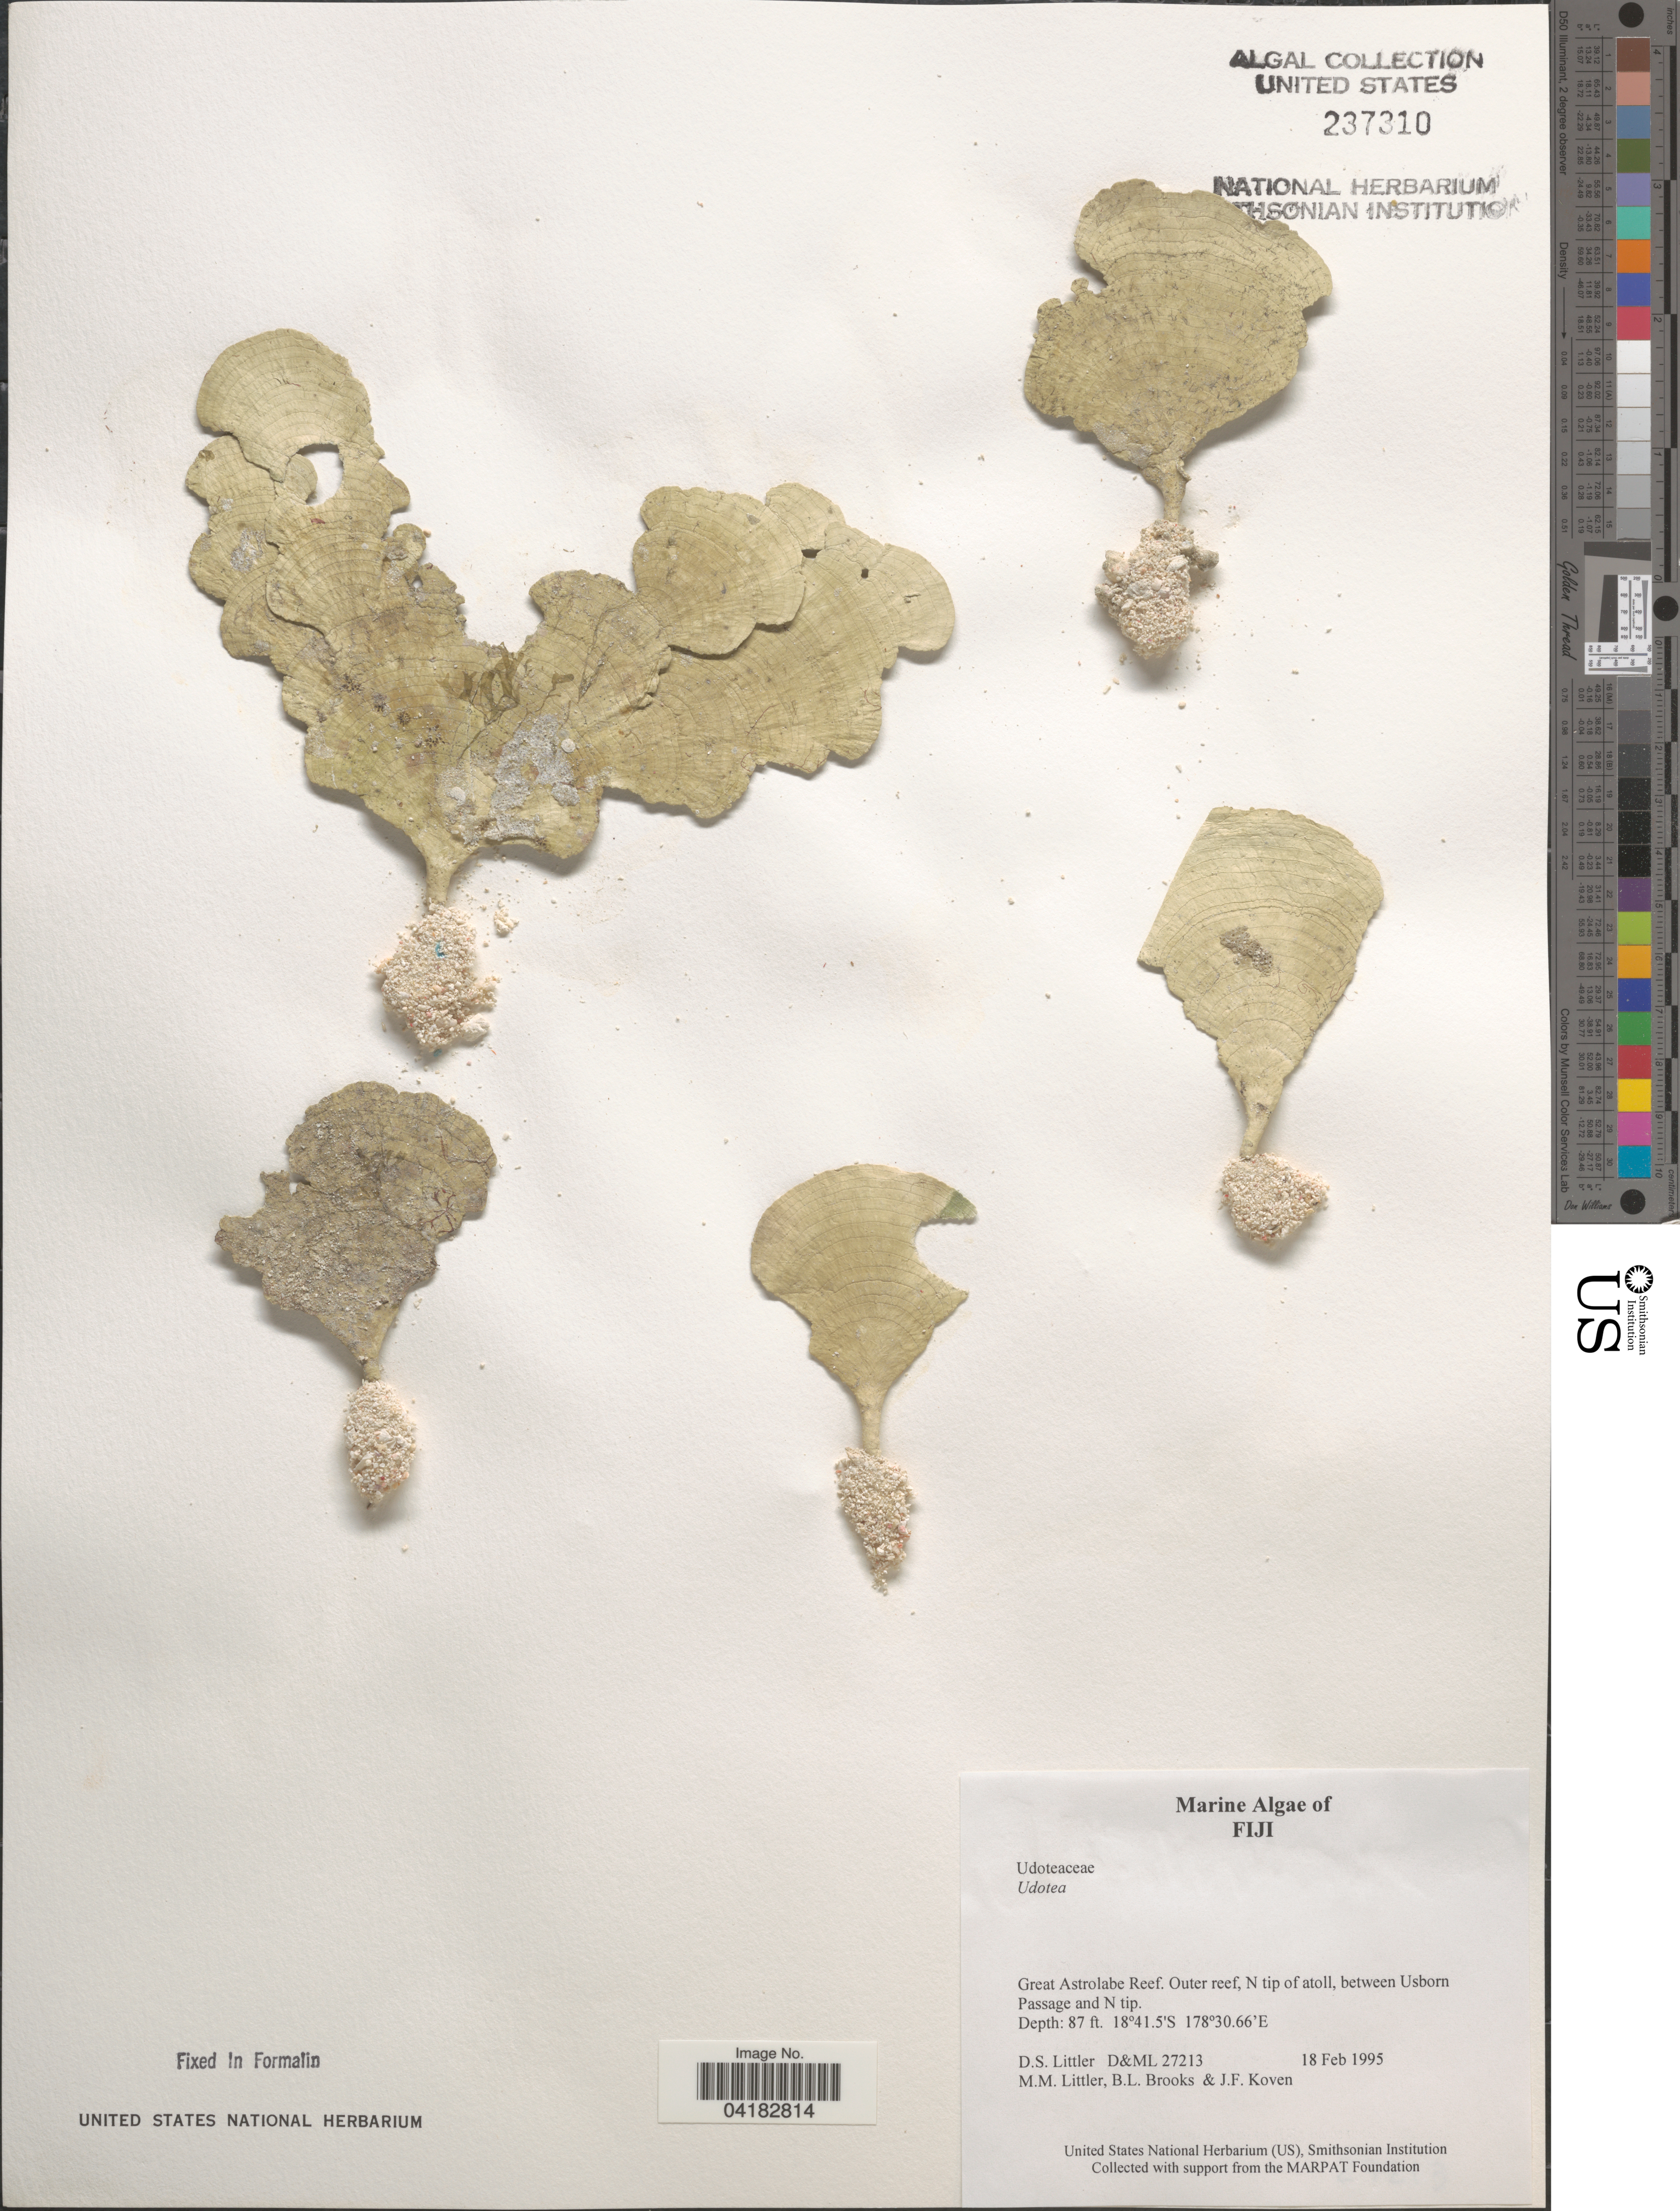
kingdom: Plantae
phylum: Chlorophyta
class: Ulvophyceae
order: Bryopsidales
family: Udoteaceae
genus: Udotea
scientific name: Udotea sp.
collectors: D. S. Littler, B. Brooks & J. Koven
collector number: D&ML27213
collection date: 1995-02-18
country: Fiji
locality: Great Astrolabe Reef. Outer reef, N tip of atoll, between Usborn Passage and N tip.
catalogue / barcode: US 237310